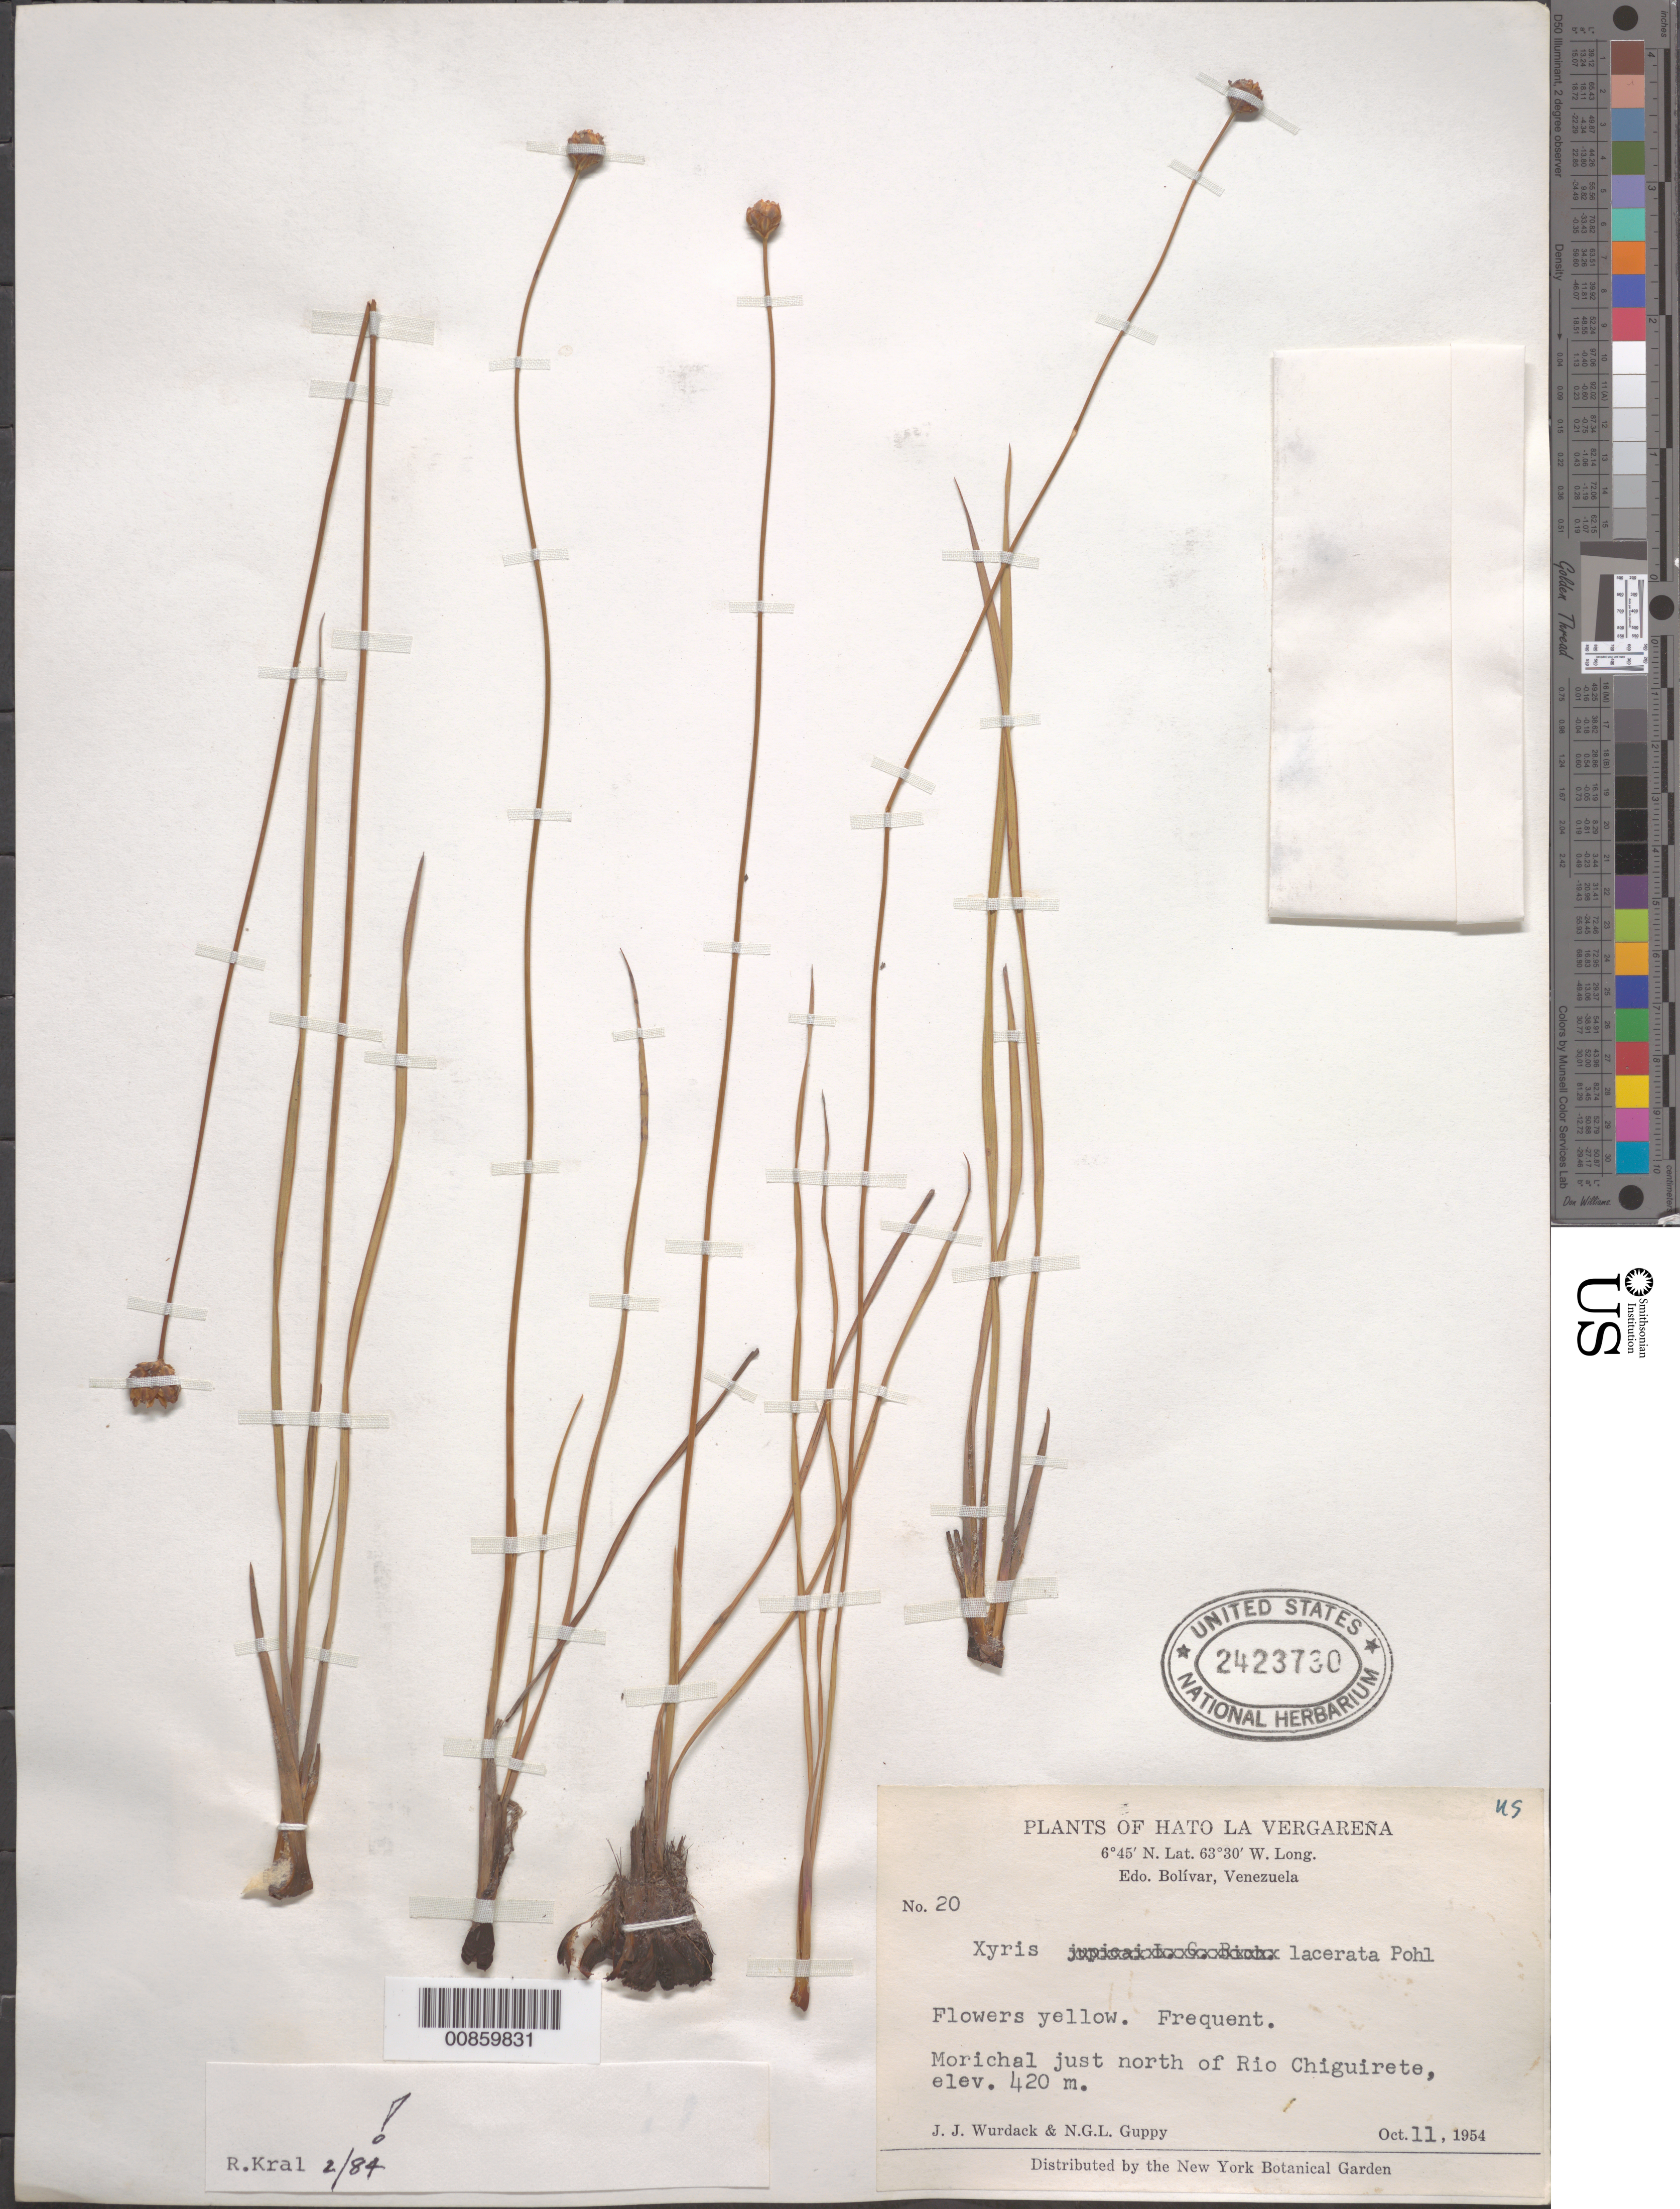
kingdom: Plantae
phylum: Tracheophyta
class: Liliopsida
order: Poales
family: Xyridaceae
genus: Xyris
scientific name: Xyris lacerata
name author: Pohl ex Seub.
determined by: Kral, Robert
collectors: J. J. Wurdack & N. Guppy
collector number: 20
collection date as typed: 11-Oct-54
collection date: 1954-10-11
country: Venezuela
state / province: Bolívar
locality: Hato La Vergareña, just N of Río Chiguirete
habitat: Morichal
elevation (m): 420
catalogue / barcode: US 2423730